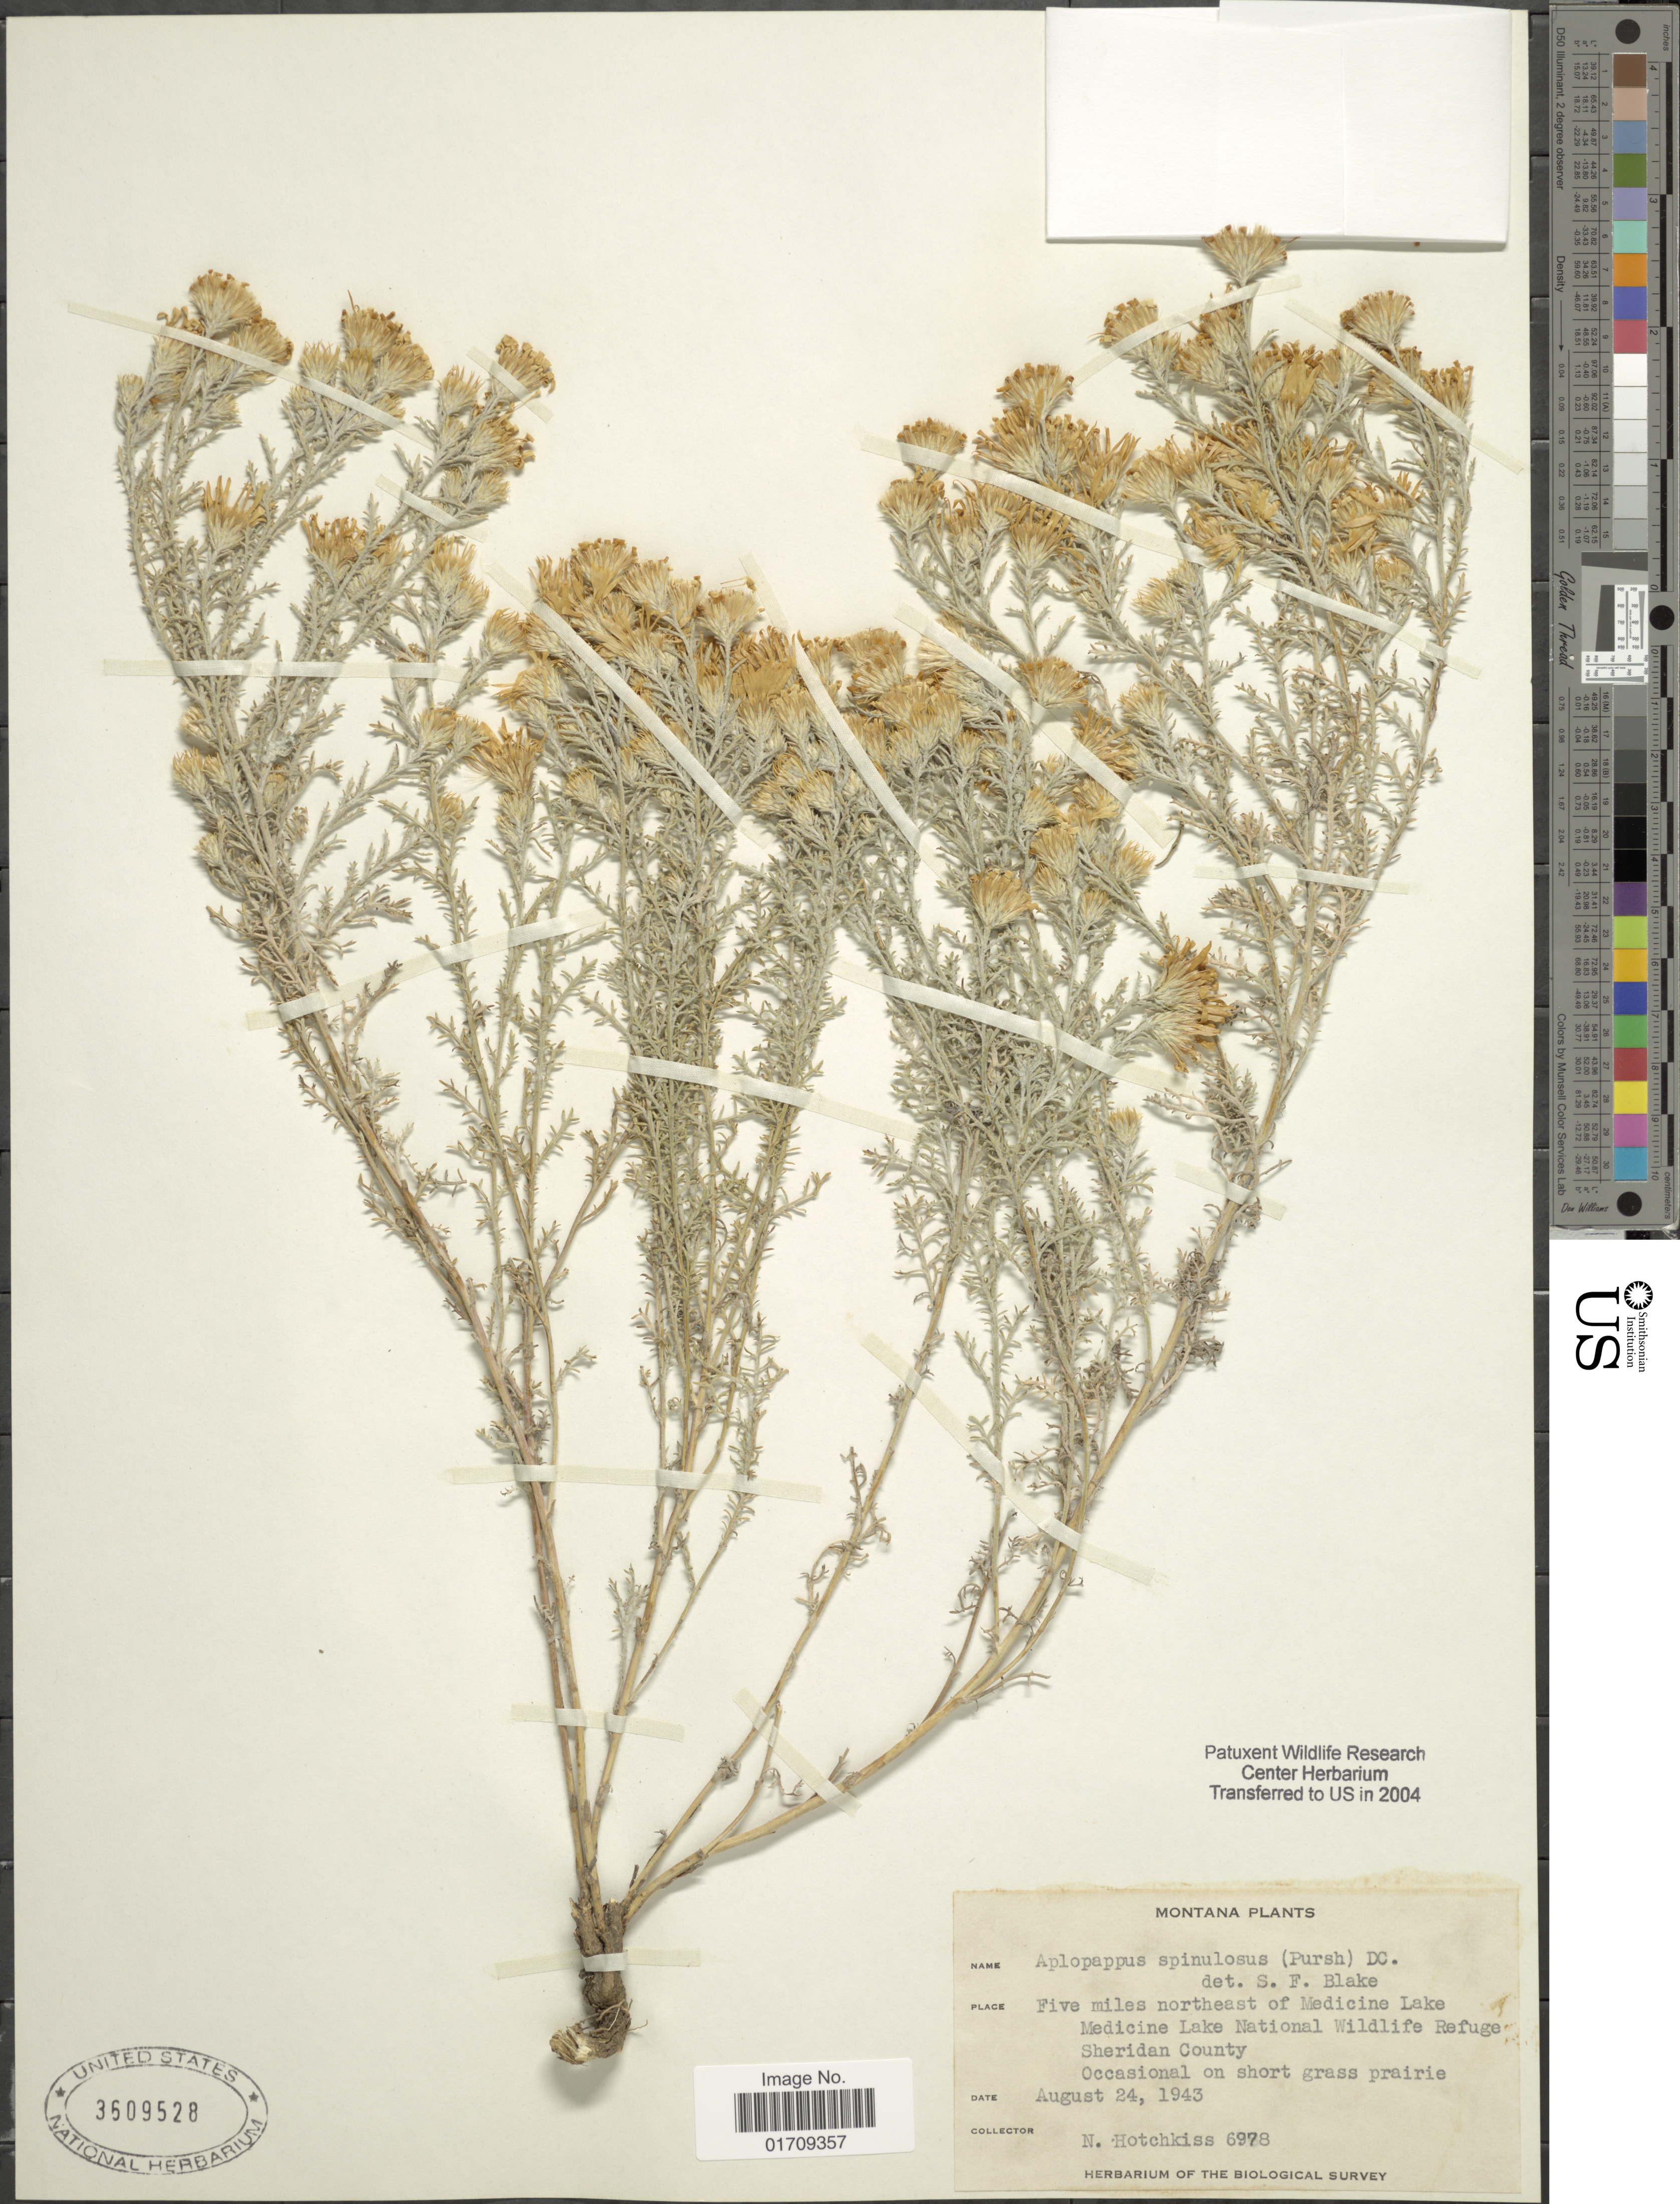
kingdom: Plantae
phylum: Tracheophyta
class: Magnoliopsida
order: Asterales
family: Asteraceae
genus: Machaeranthera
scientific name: Machaeranthera spinulosa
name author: Greene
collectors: N. Hotchkiss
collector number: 6978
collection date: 1943-08-24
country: United States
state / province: Montana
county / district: Sheridan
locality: Five miles NE of Medicine Lake, Medicine Lake National Wildlife Refuge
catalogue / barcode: US 3609528